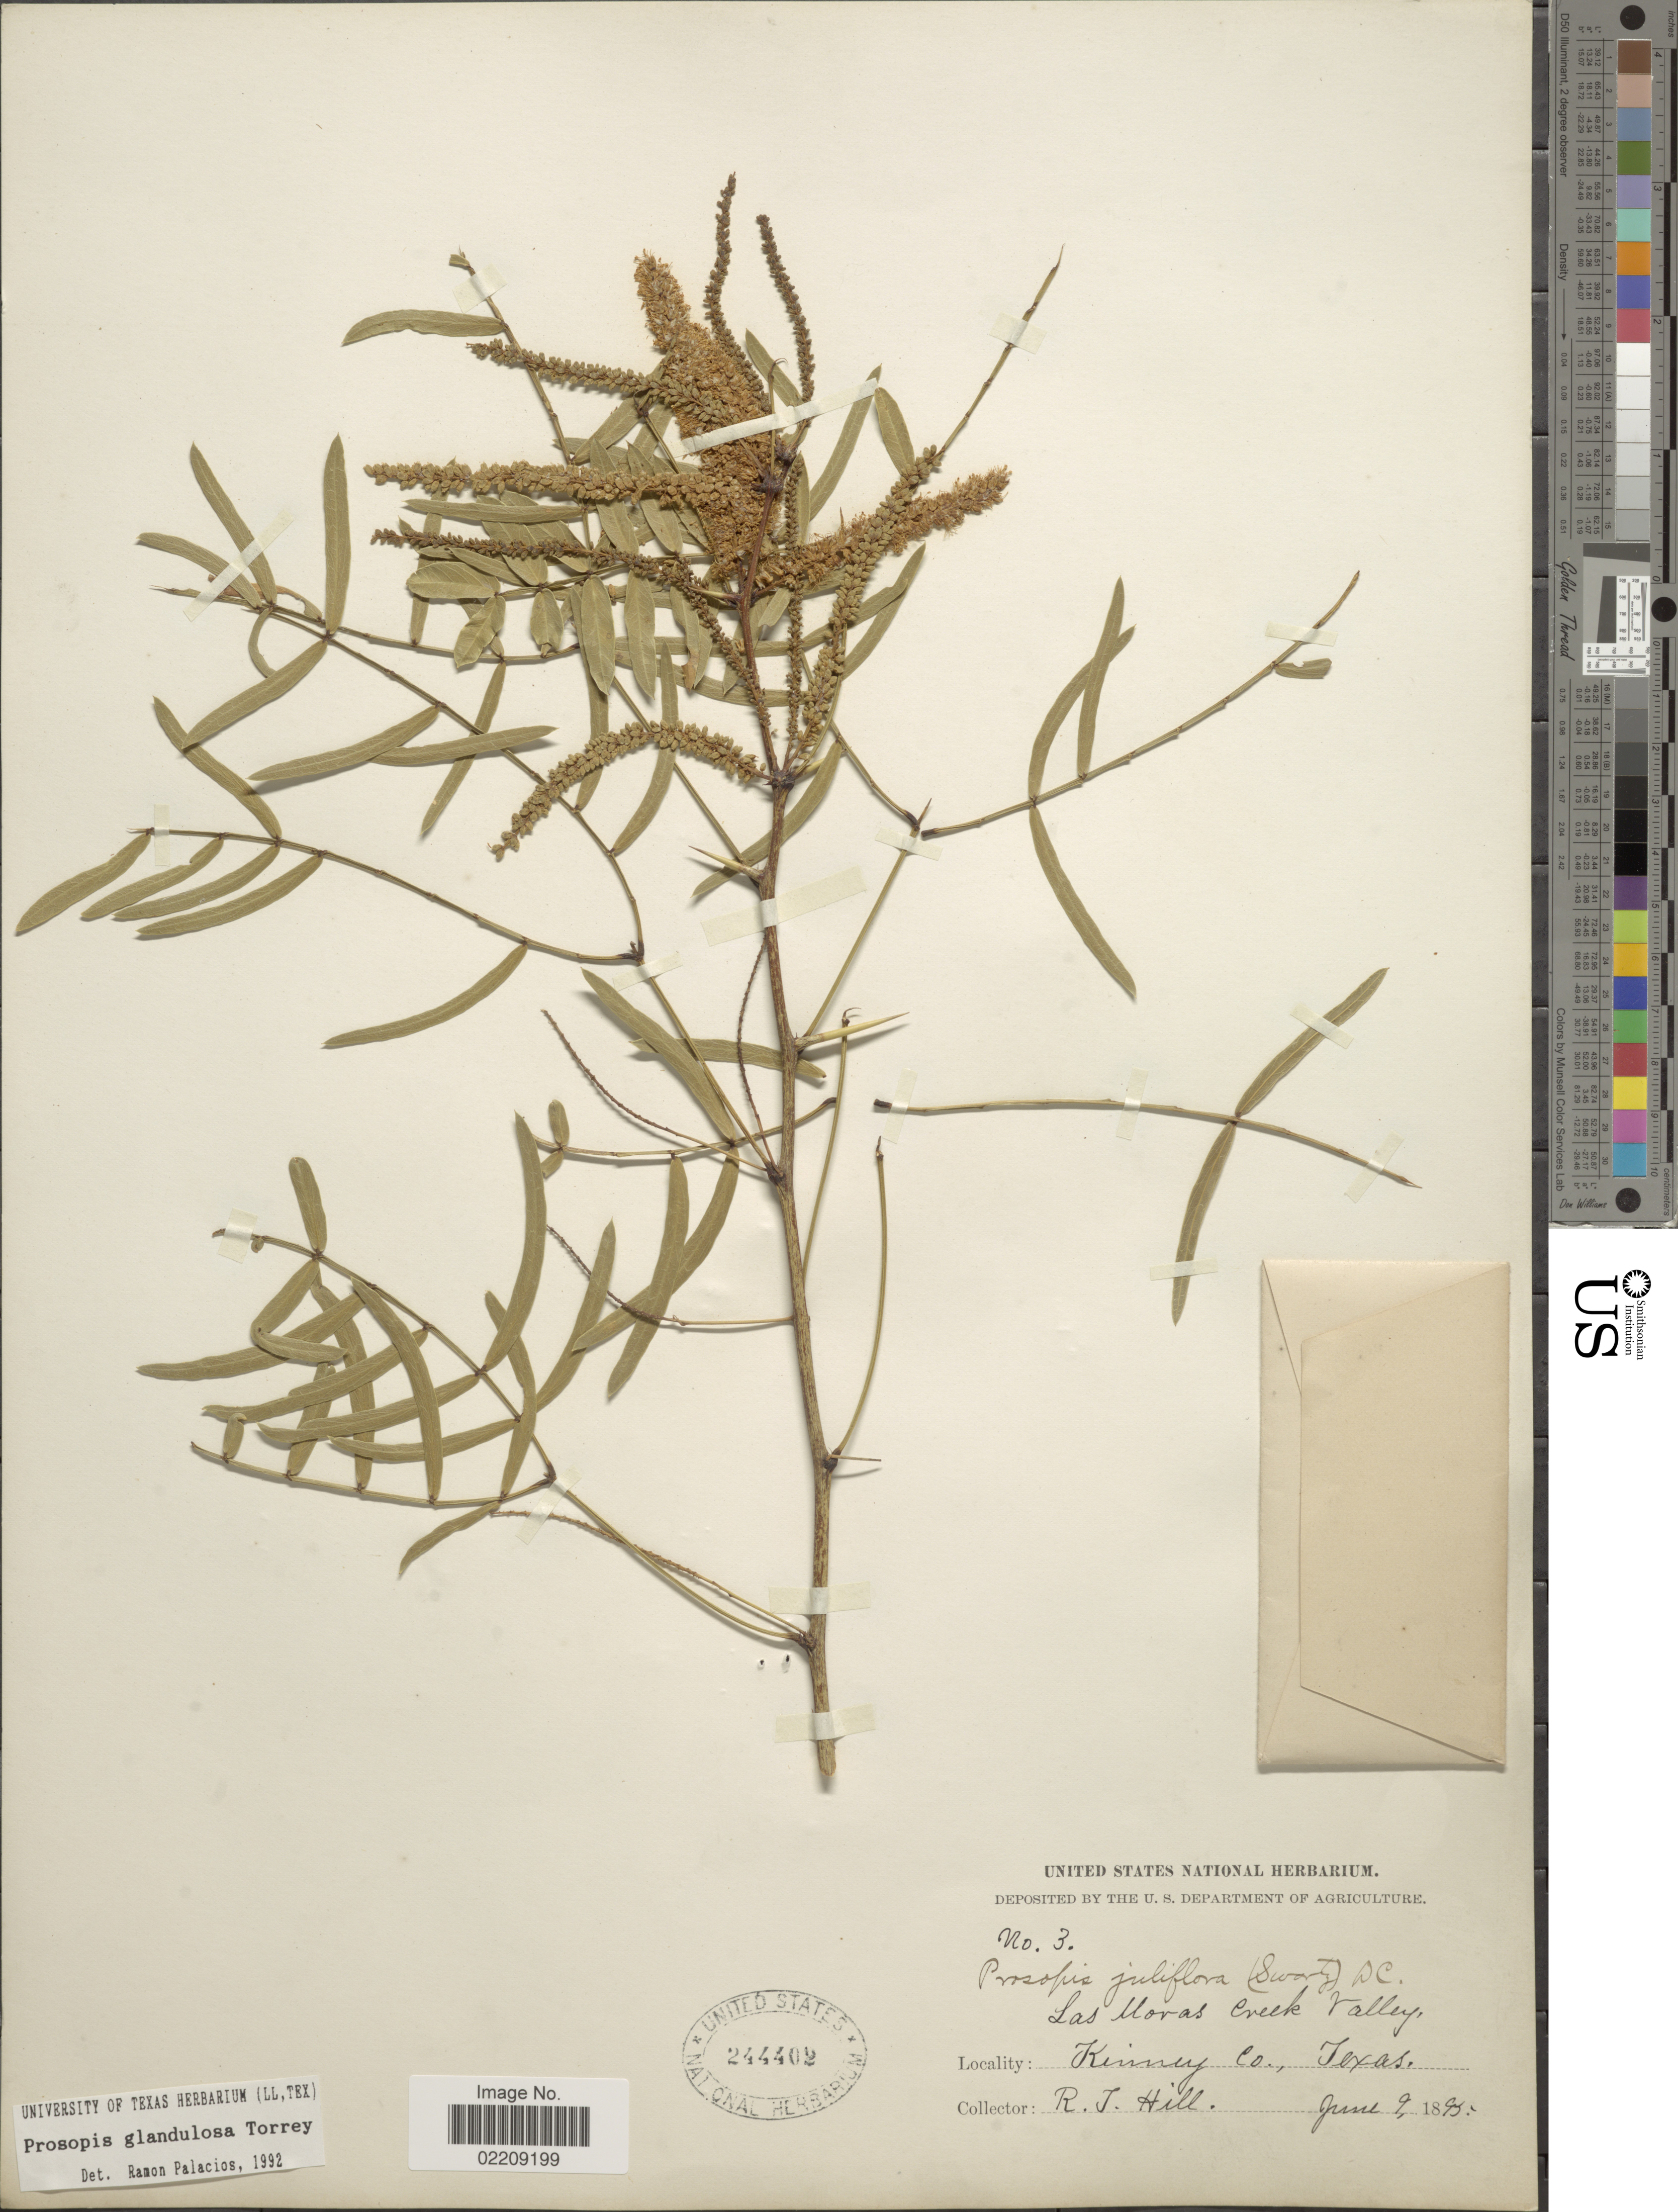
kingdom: Plantae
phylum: Tracheophyta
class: Magnoliopsida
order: Fabales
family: Fabaceae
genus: Neltuma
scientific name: Neltuma glandulosa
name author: (Torr.) Britton & Rose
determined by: Strong, Mark T., (BOT), Smithsonian Institution - National Museum of Natural History (UNITED STATES)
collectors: R. J. Hill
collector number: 3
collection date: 1895-06-09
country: United States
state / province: Texas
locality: Las Moras Creek Valley, Kinney Co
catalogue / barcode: US 244402